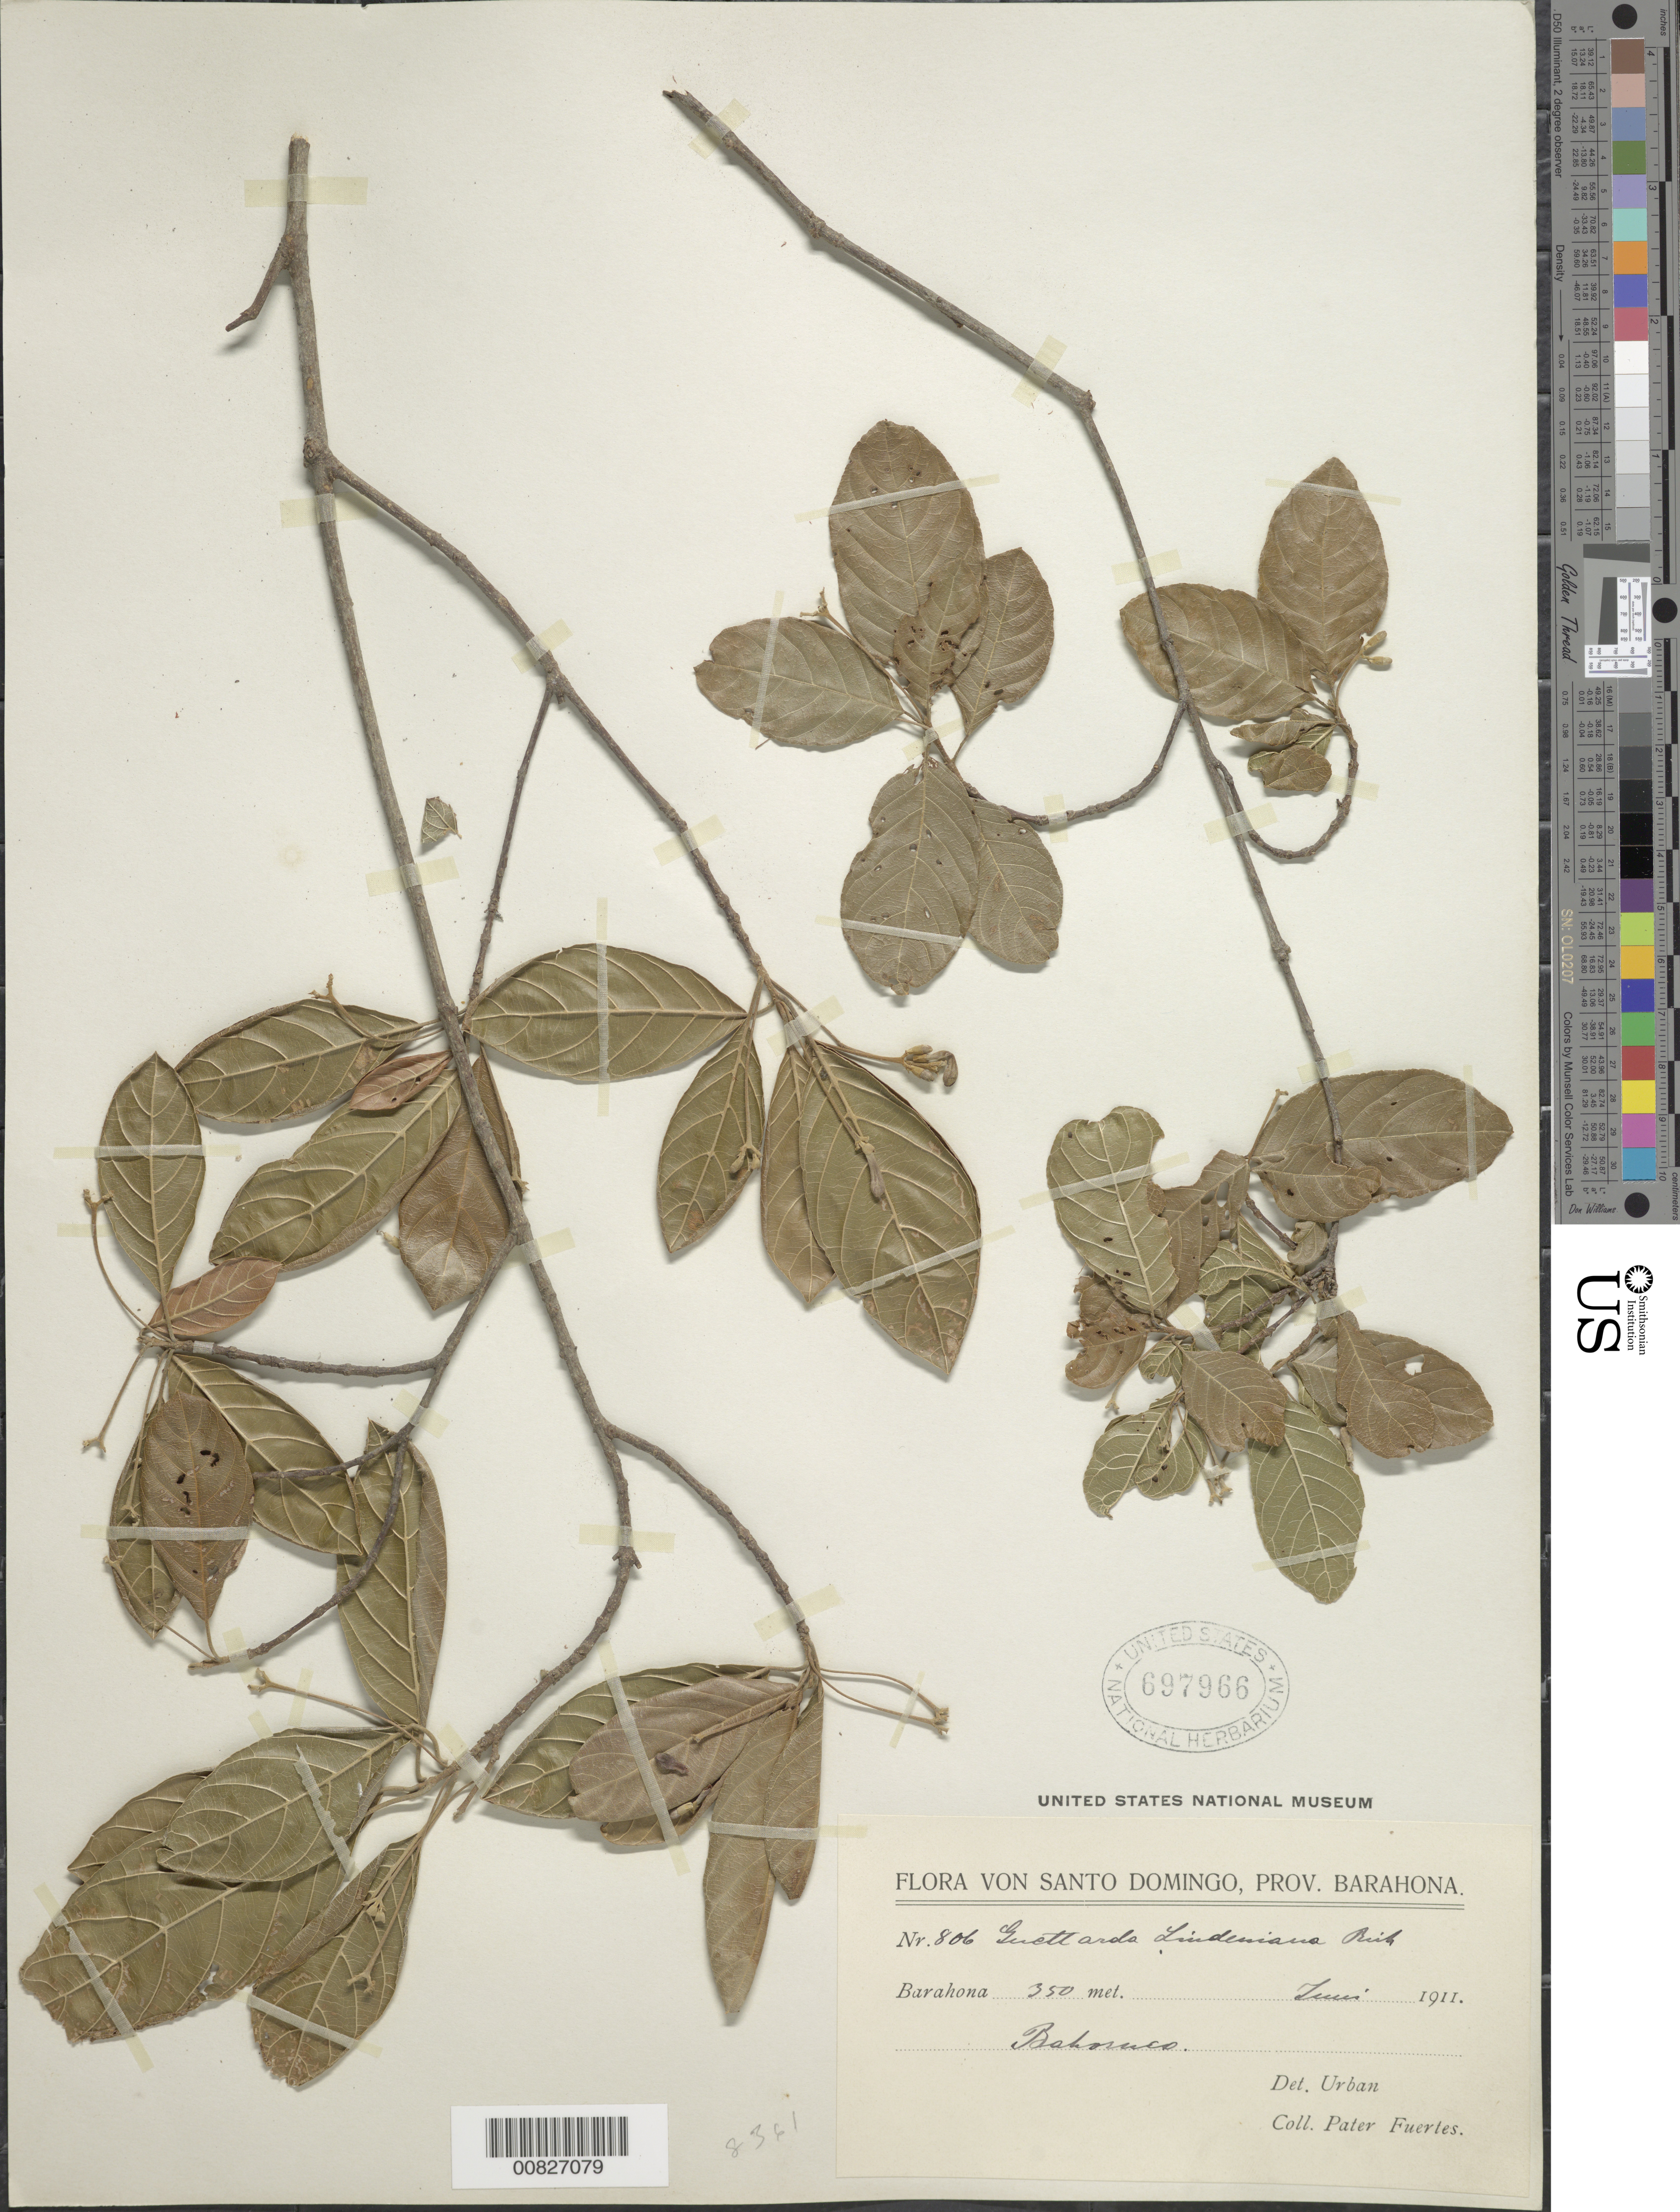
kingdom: Plantae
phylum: Tracheophyta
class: Magnoliopsida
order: Gentianales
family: Rubiaceae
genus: Guettarda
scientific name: Guettarda lindeniana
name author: A. Rich.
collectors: M. D. Fuertes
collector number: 806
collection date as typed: Jun 1911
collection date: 1911-06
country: Dominican Republic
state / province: Barahona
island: Hispaniola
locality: Baharuco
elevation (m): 350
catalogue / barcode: US 697966